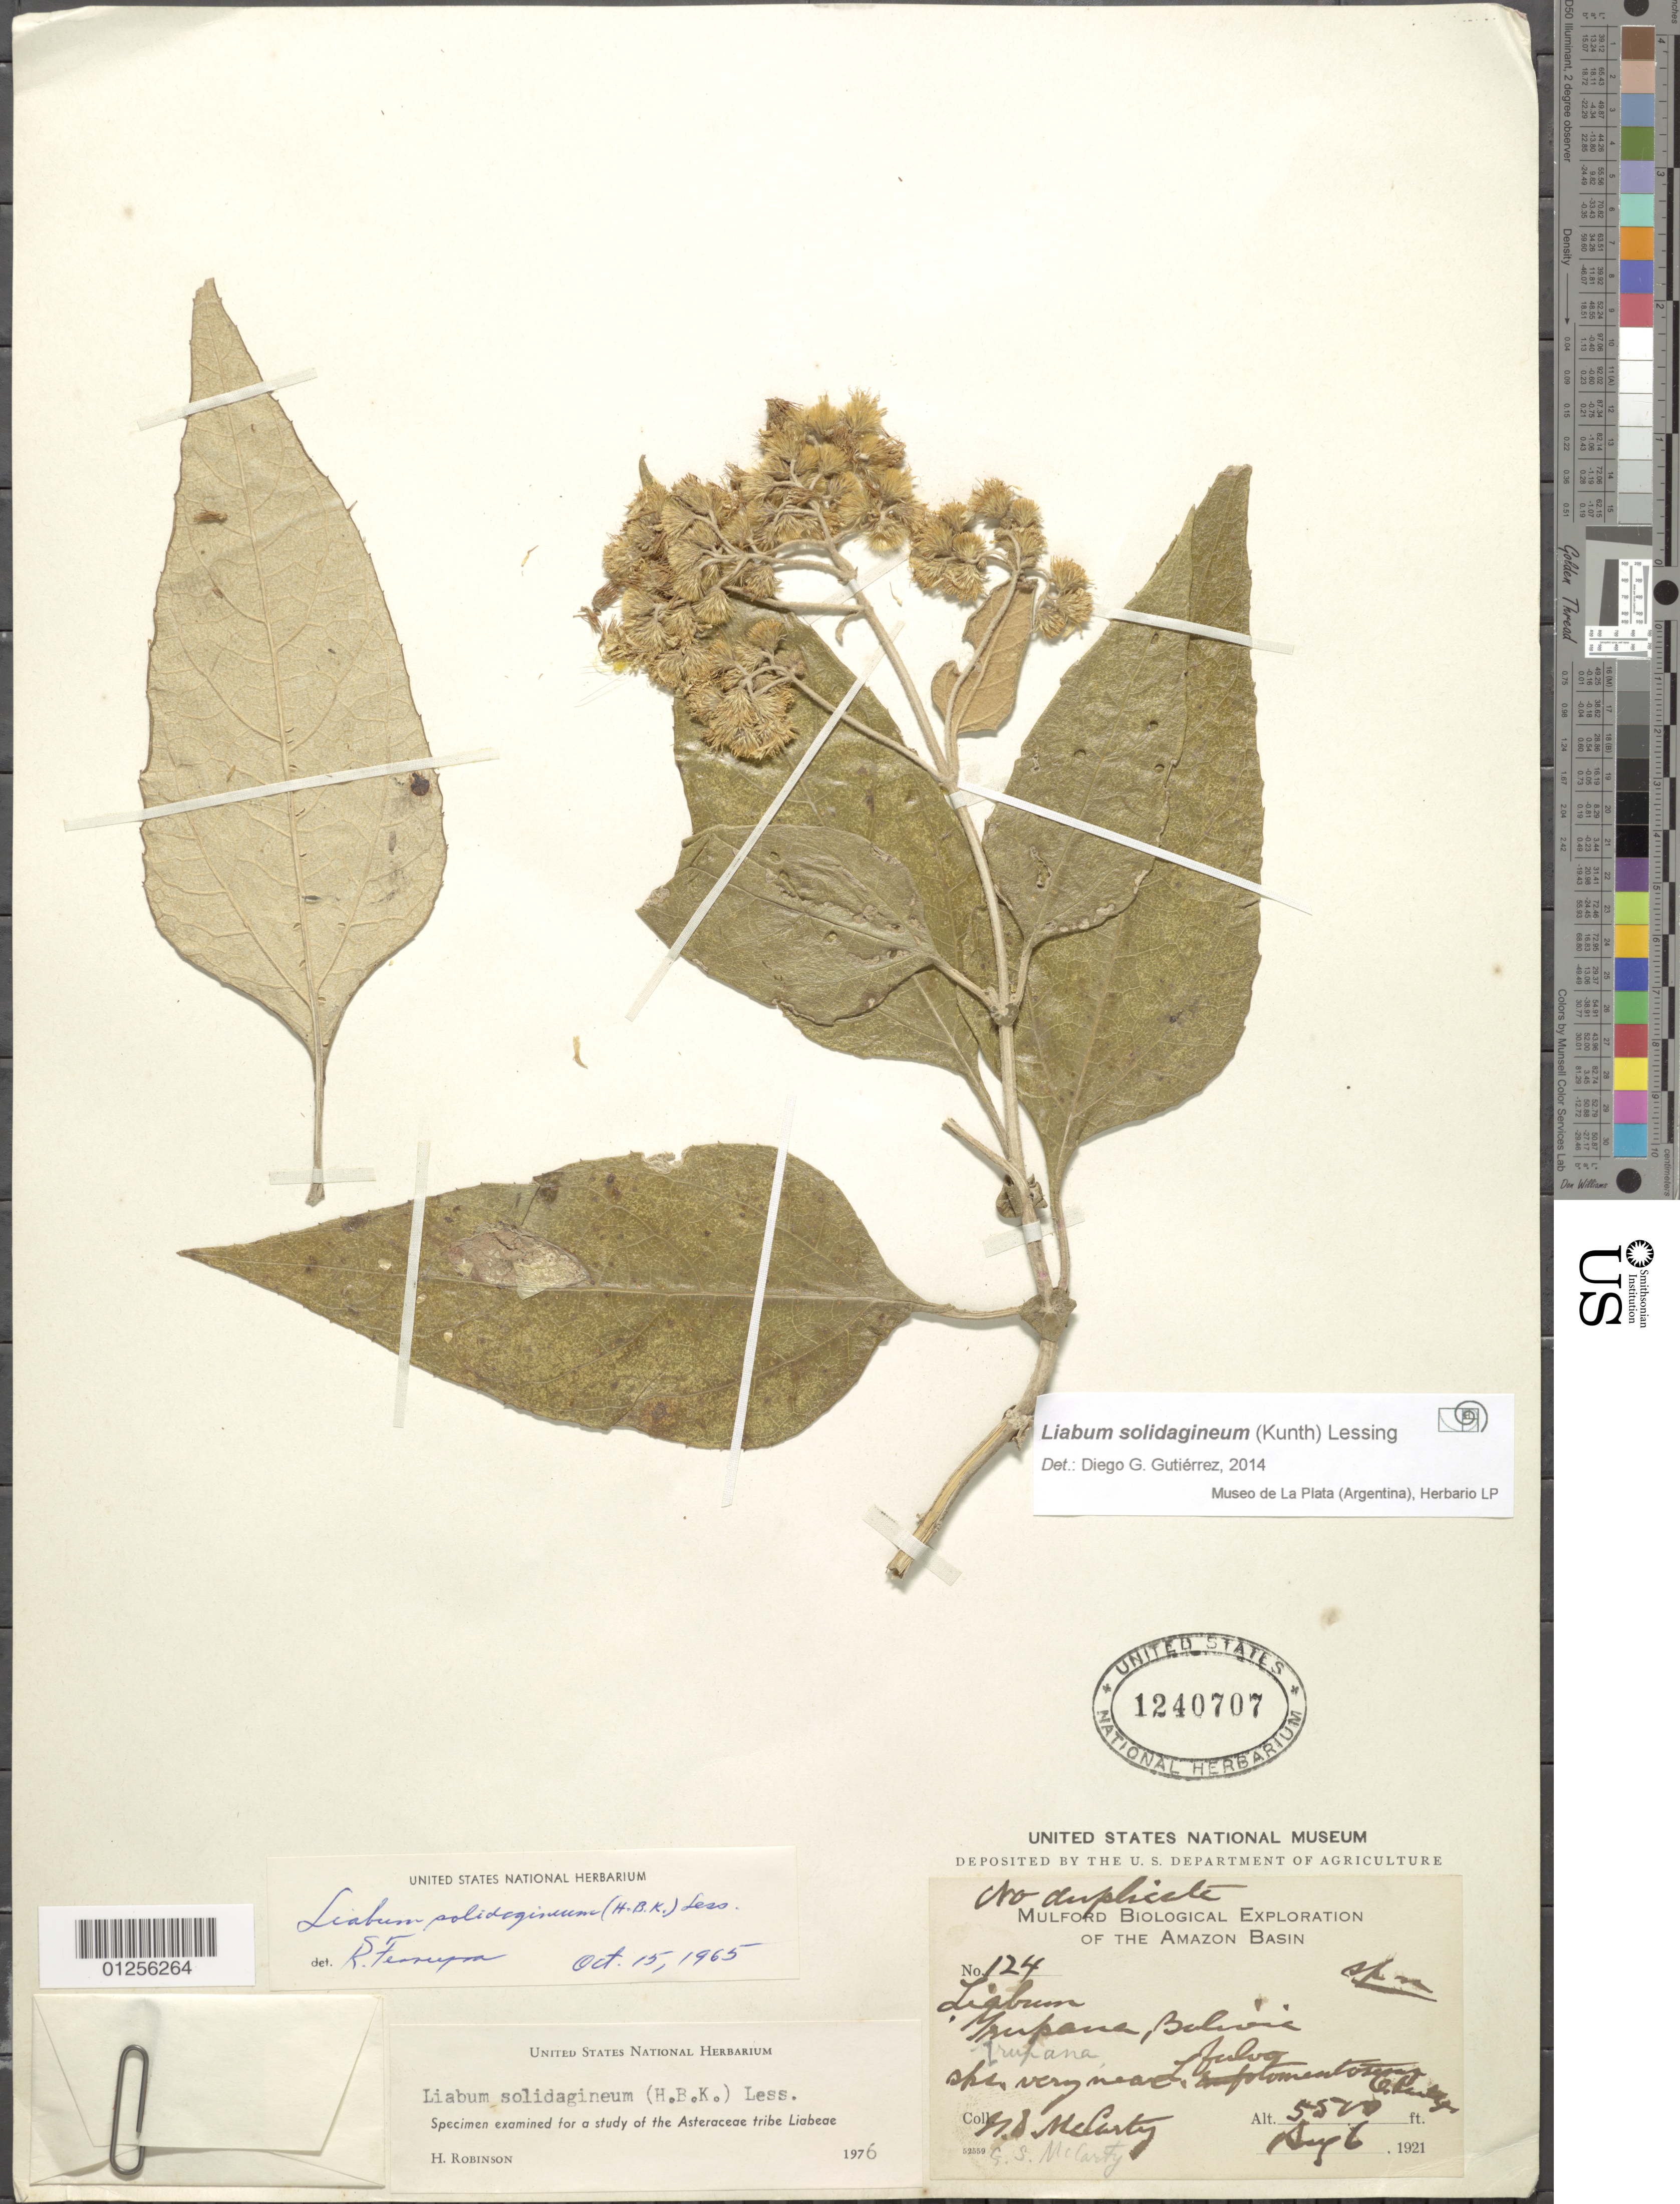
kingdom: Plantae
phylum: Tracheophyta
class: Magnoliopsida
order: Asterales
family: Asteraceae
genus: Liabum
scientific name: Liabum solidagineum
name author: (Kunth) Less.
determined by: Gutierrez, D. G.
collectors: G. McCarty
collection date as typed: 6 August 1921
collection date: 1921-08-06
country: Bolivia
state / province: La Paz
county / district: Sud Yungas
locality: Irupana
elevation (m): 5500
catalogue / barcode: US 1240707